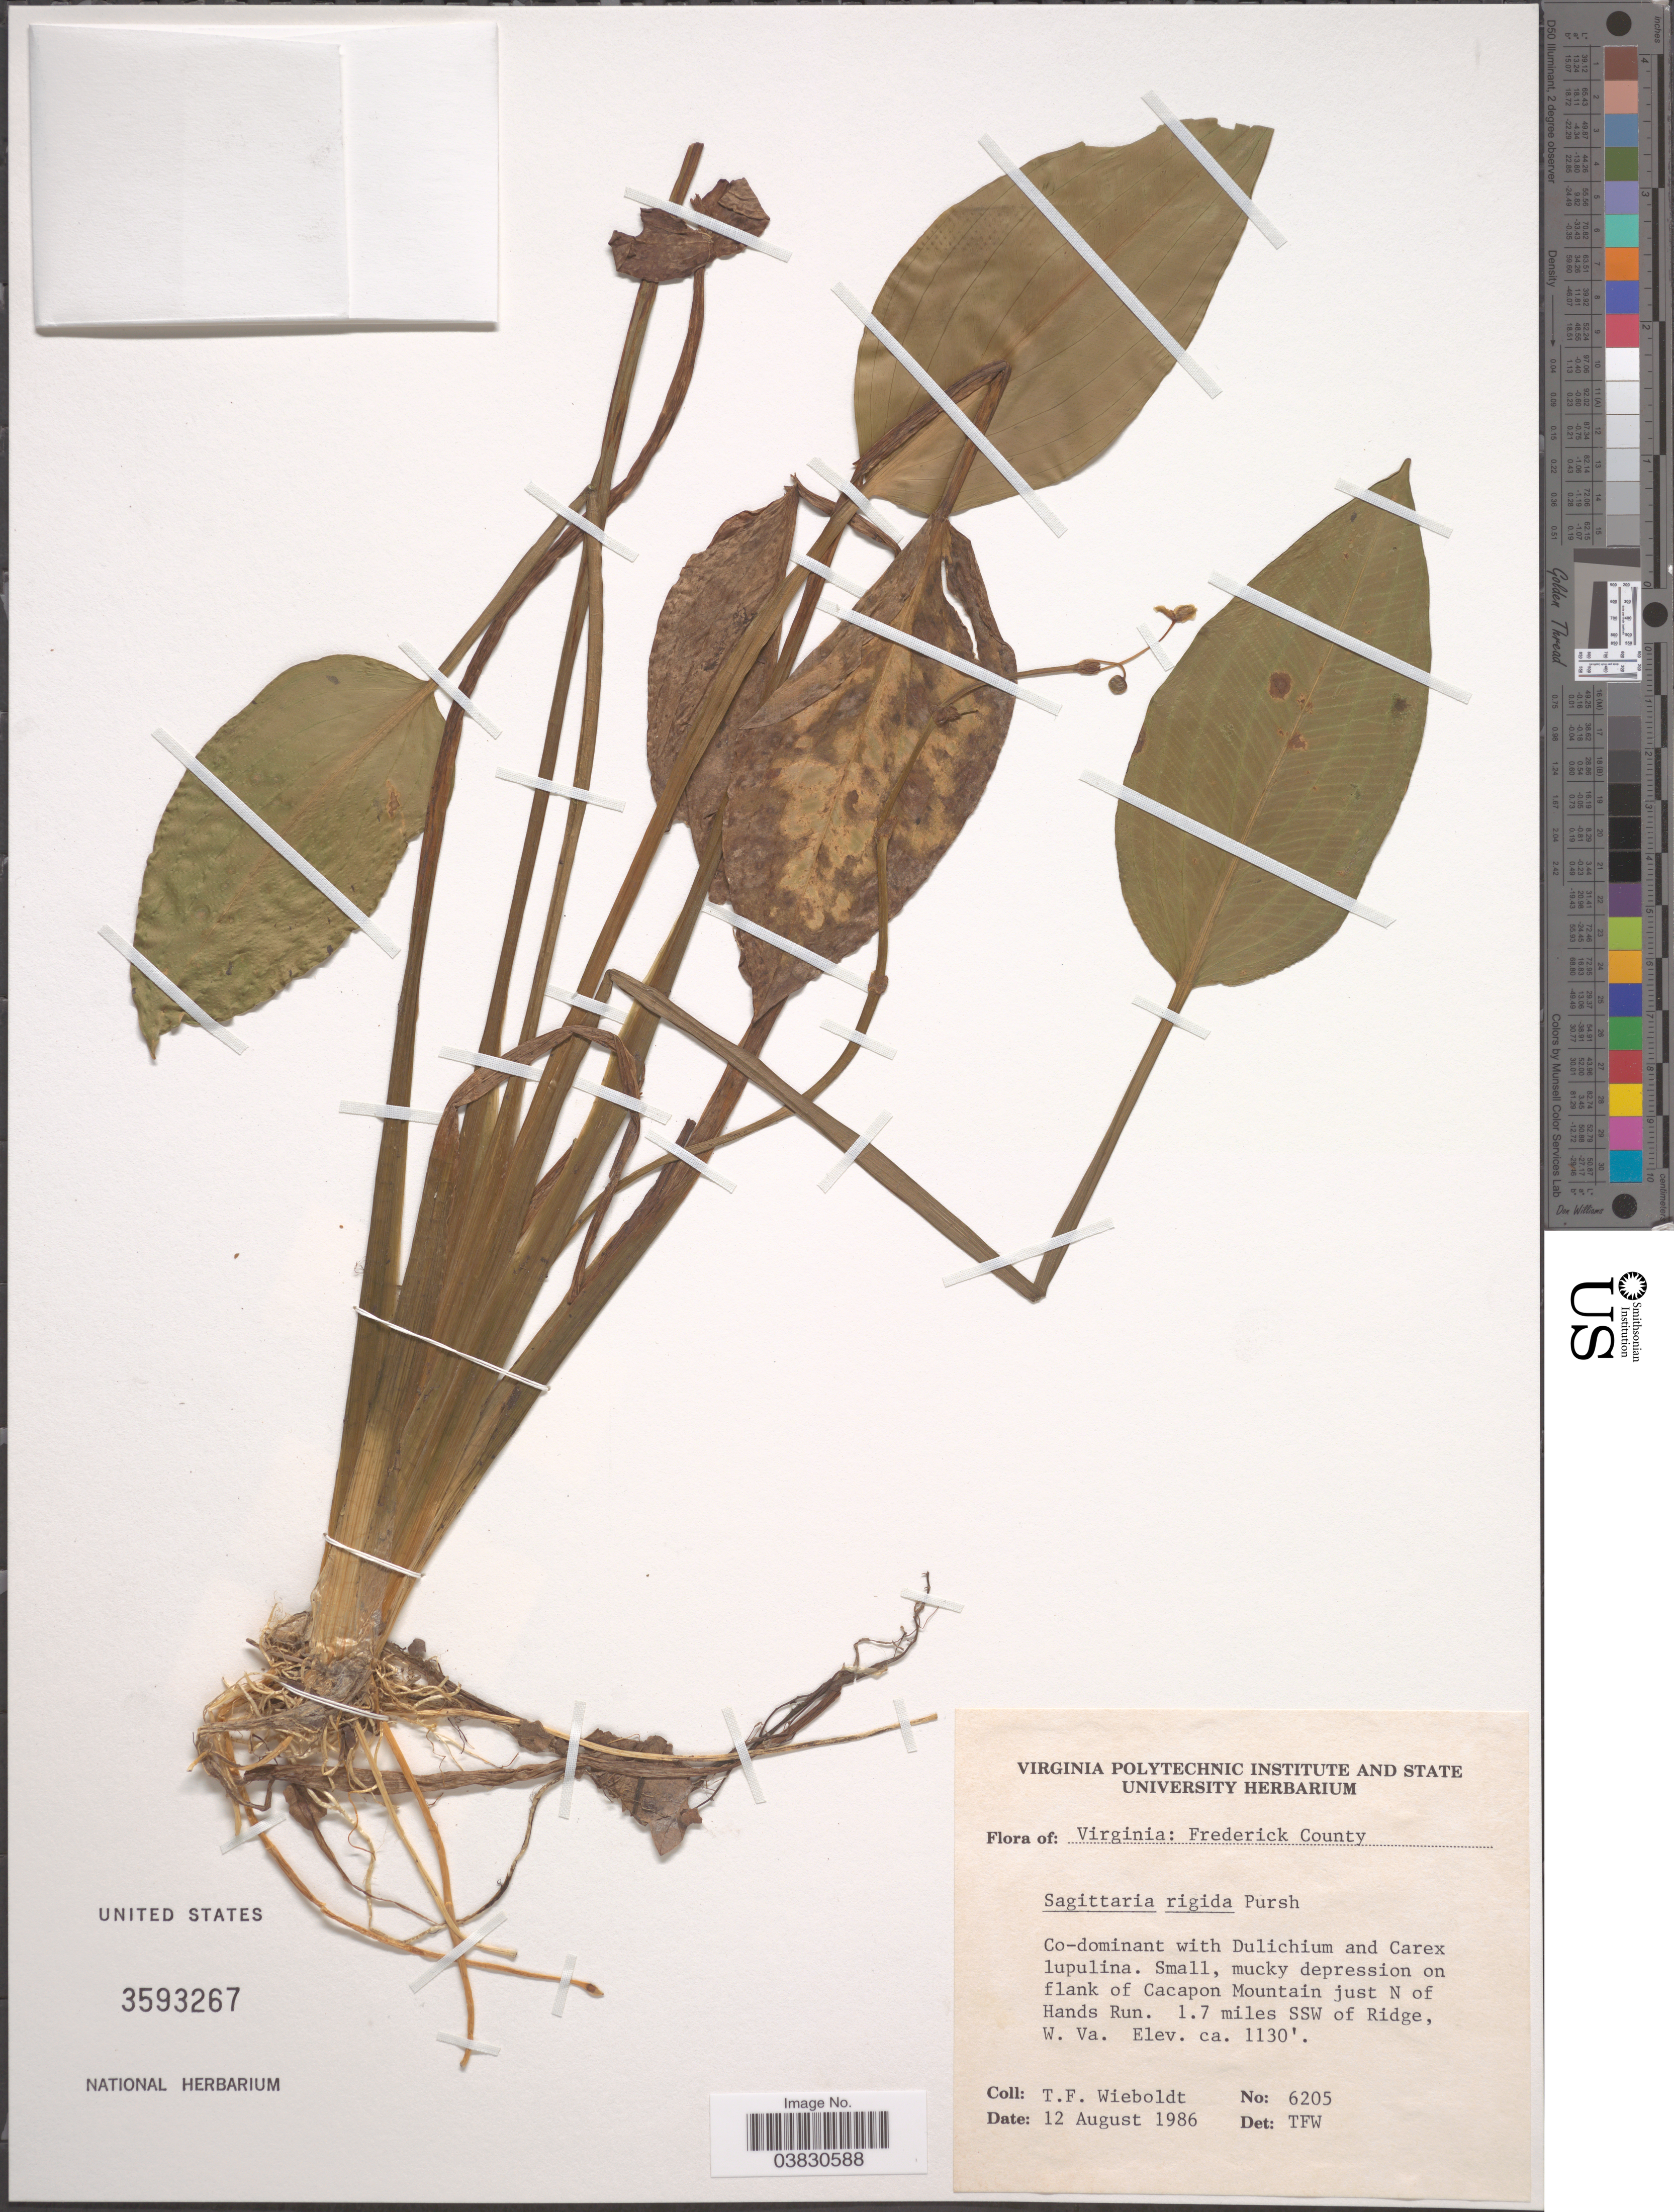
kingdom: Plantae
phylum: Tracheophyta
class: Liliopsida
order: Alismatales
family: Alismataceae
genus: Sagittaria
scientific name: Sagittaria rigida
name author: Pursh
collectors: T. Wieboldt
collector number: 6205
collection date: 1986-08-12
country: United States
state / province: Virginia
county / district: Frederick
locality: Frederick County. On flank of Cacapon Mountain just N of Hands Run. 1.7 miles SSW of Ridge, W. Va.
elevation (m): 344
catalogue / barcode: US 3593267